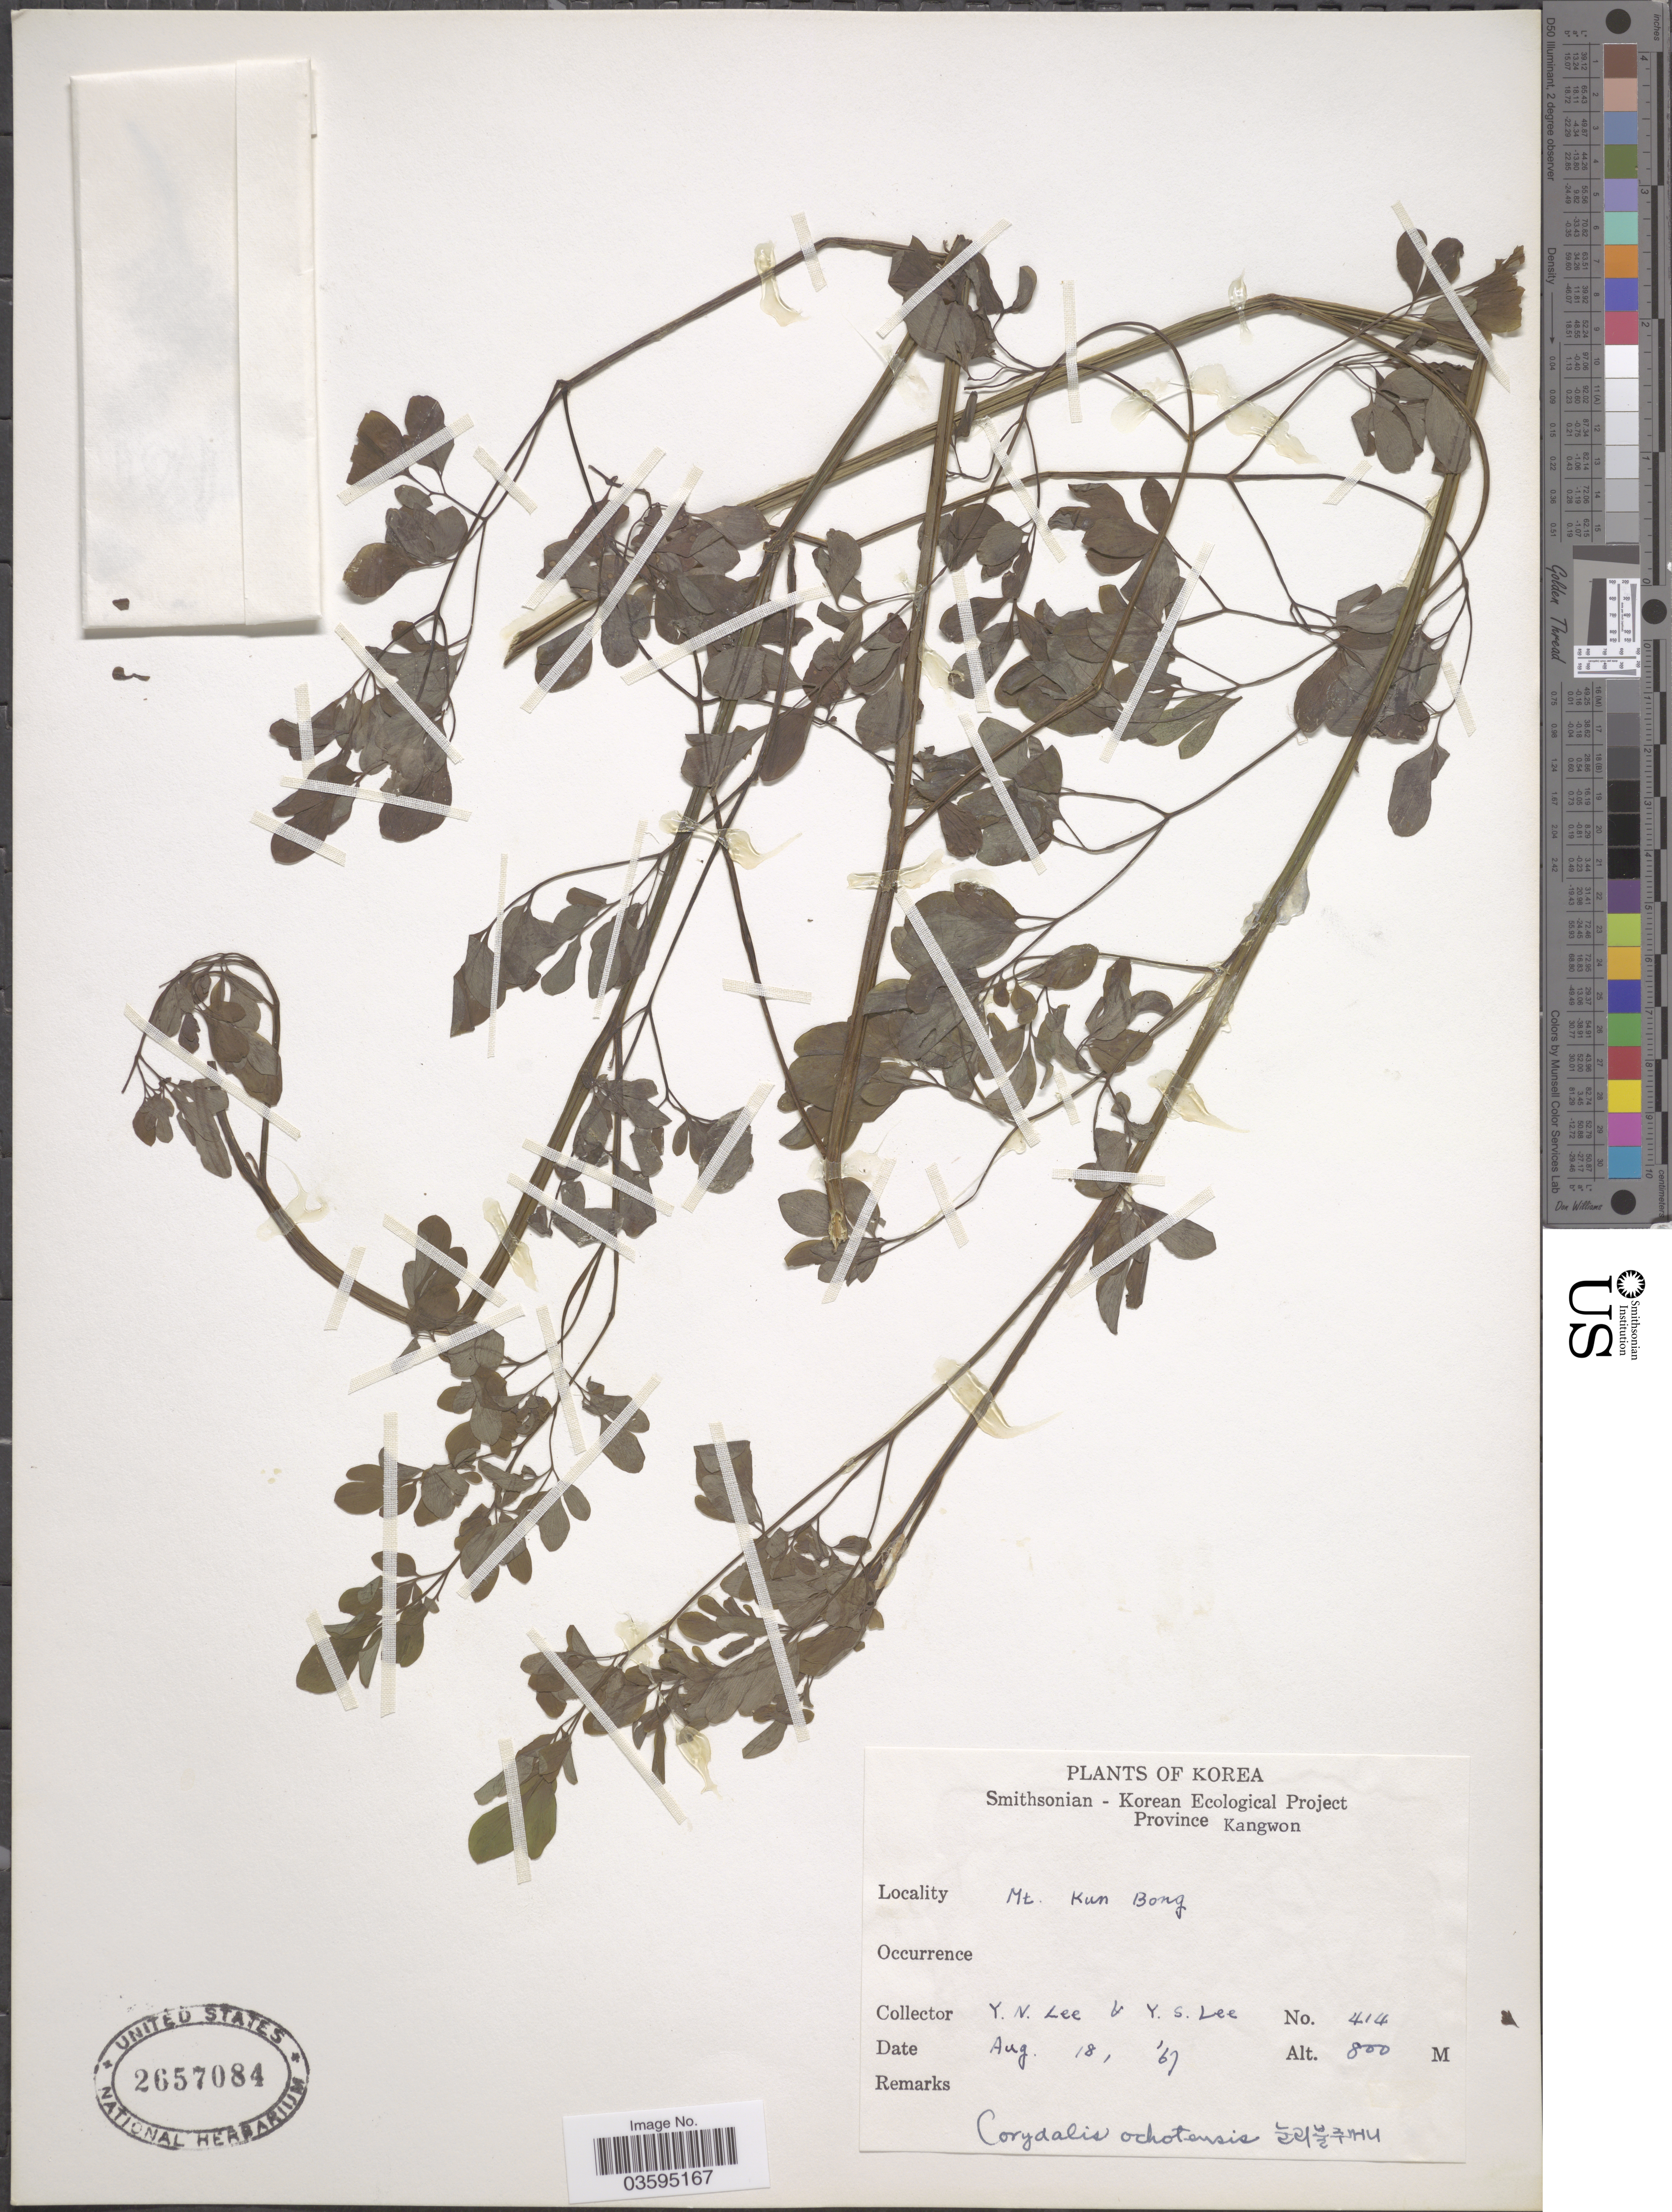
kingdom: Plantae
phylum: Tracheophyta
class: Magnoliopsida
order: Ranunculales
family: Papaveraceae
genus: Corydalis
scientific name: Corydalis ochotensis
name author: Turcz.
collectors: Y. N. Lee & Y. S. Lee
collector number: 414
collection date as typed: Transcribed d/m/y: 18/8/67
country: North Korea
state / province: Kangwon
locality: Mt. Kun Bong.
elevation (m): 800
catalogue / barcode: US 2657084